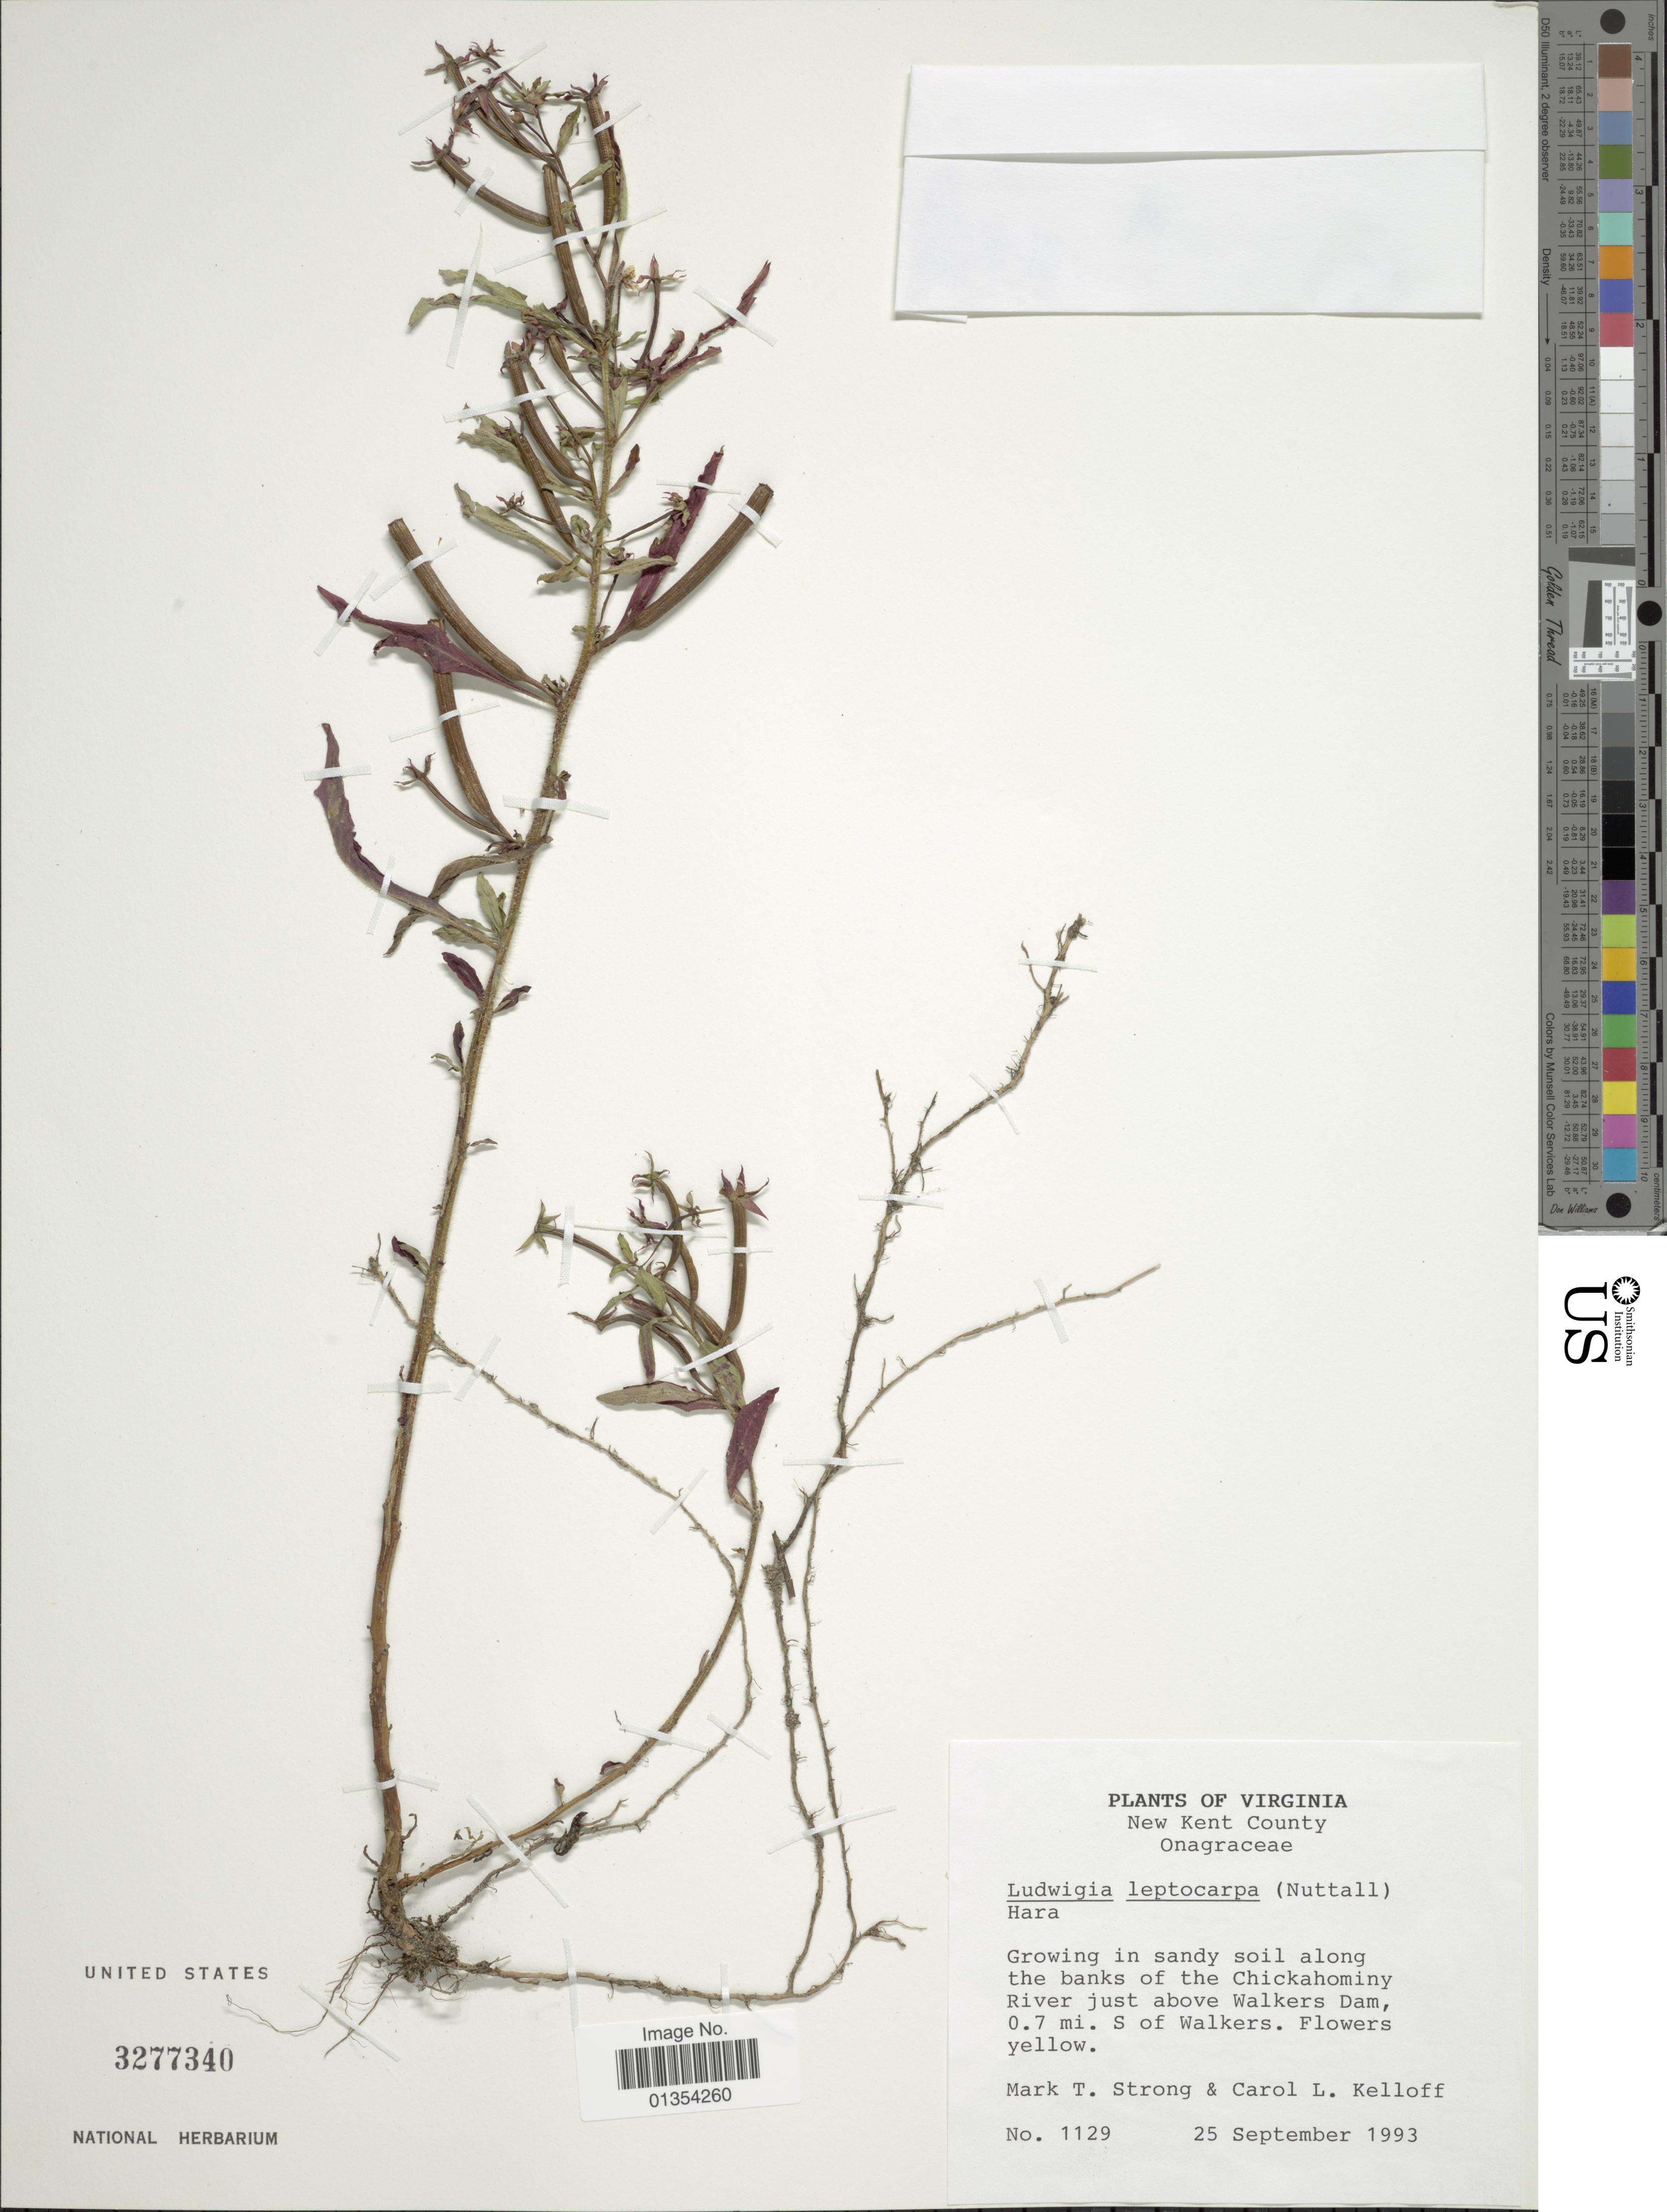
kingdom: Plantae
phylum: Tracheophyta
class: Magnoliopsida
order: Myrtales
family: Onagraceae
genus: Ludwigia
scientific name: Ludwigia leptocarpa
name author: (Nutt.) H. Hara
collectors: M. T. Strong & C. L. Kelloff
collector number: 1129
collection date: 1993-09-25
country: United States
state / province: Virginia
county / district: New Kent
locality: New Kent County, along the banks of the Chickahominy River just above Walkers Dam, 0.7 mi. S of Walkers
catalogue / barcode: US 3277340